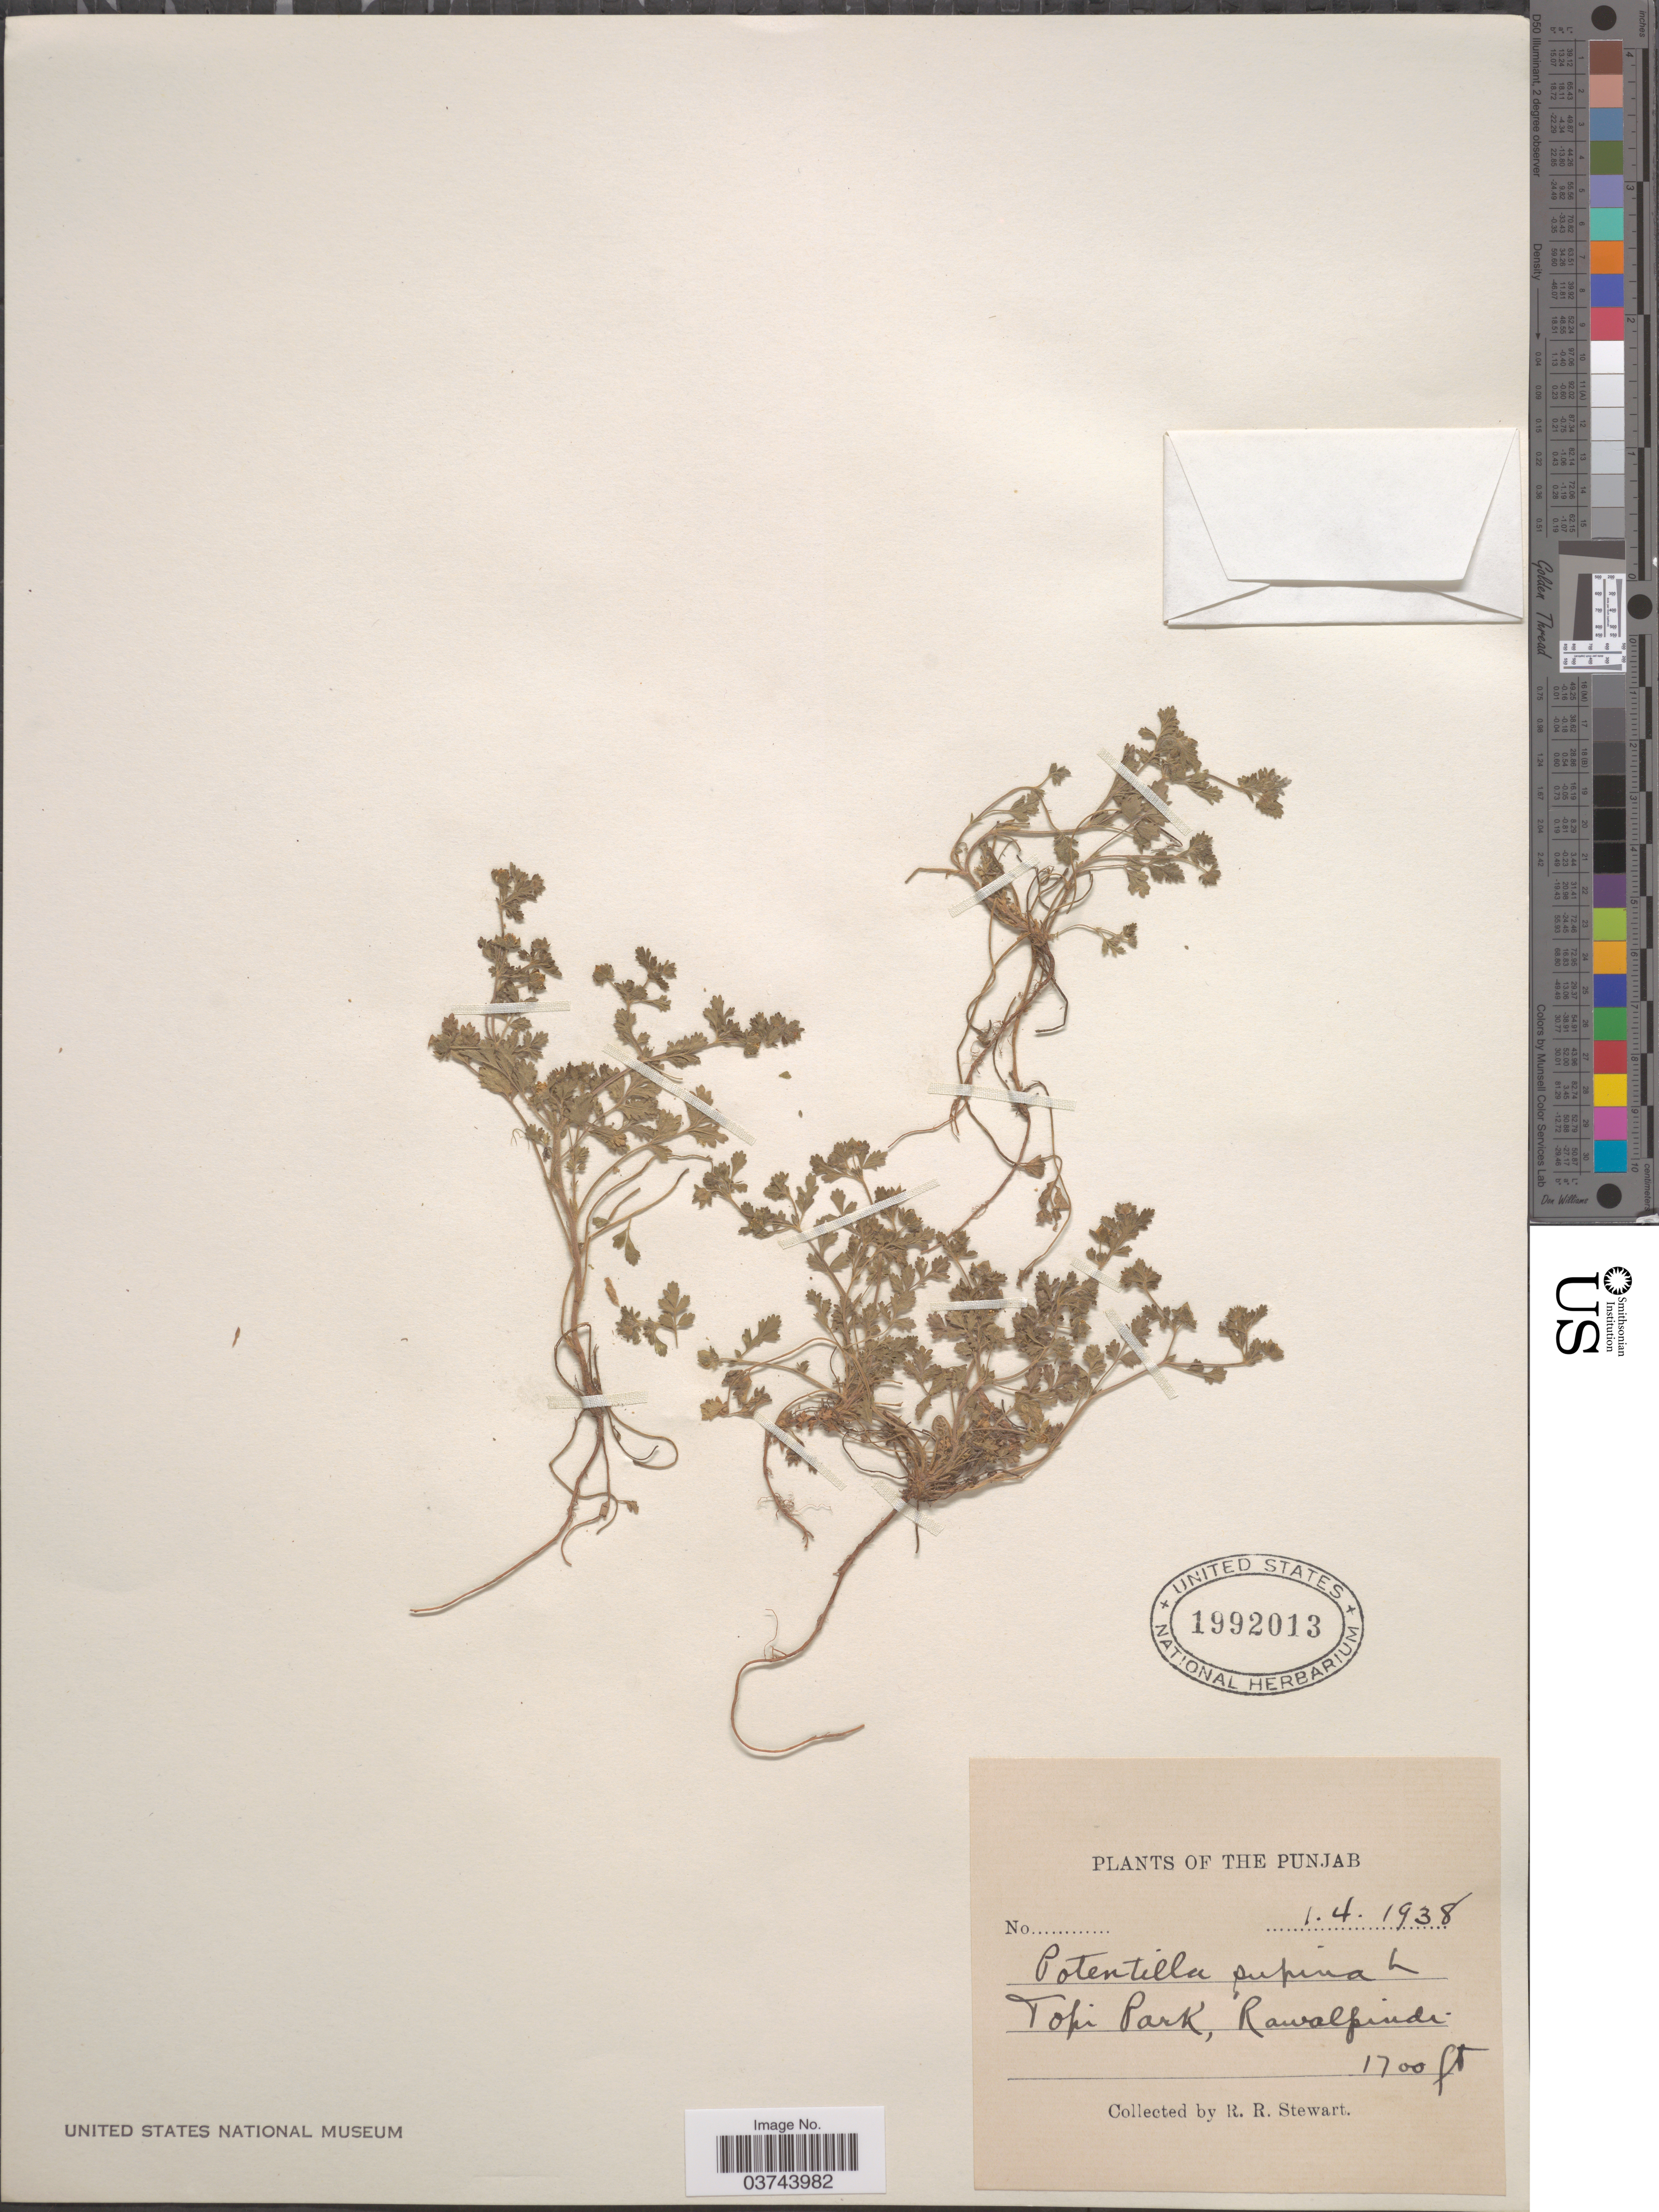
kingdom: Plantae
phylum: Tracheophyta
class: Magnoliopsida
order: Rosales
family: Rosaceae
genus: Potentilla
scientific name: Potentilla supina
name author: L.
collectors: R. Stewart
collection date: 1938-04-01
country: Pakistan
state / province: Punjab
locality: Topi Park, Rawalpindi.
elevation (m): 518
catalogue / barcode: US 1992013